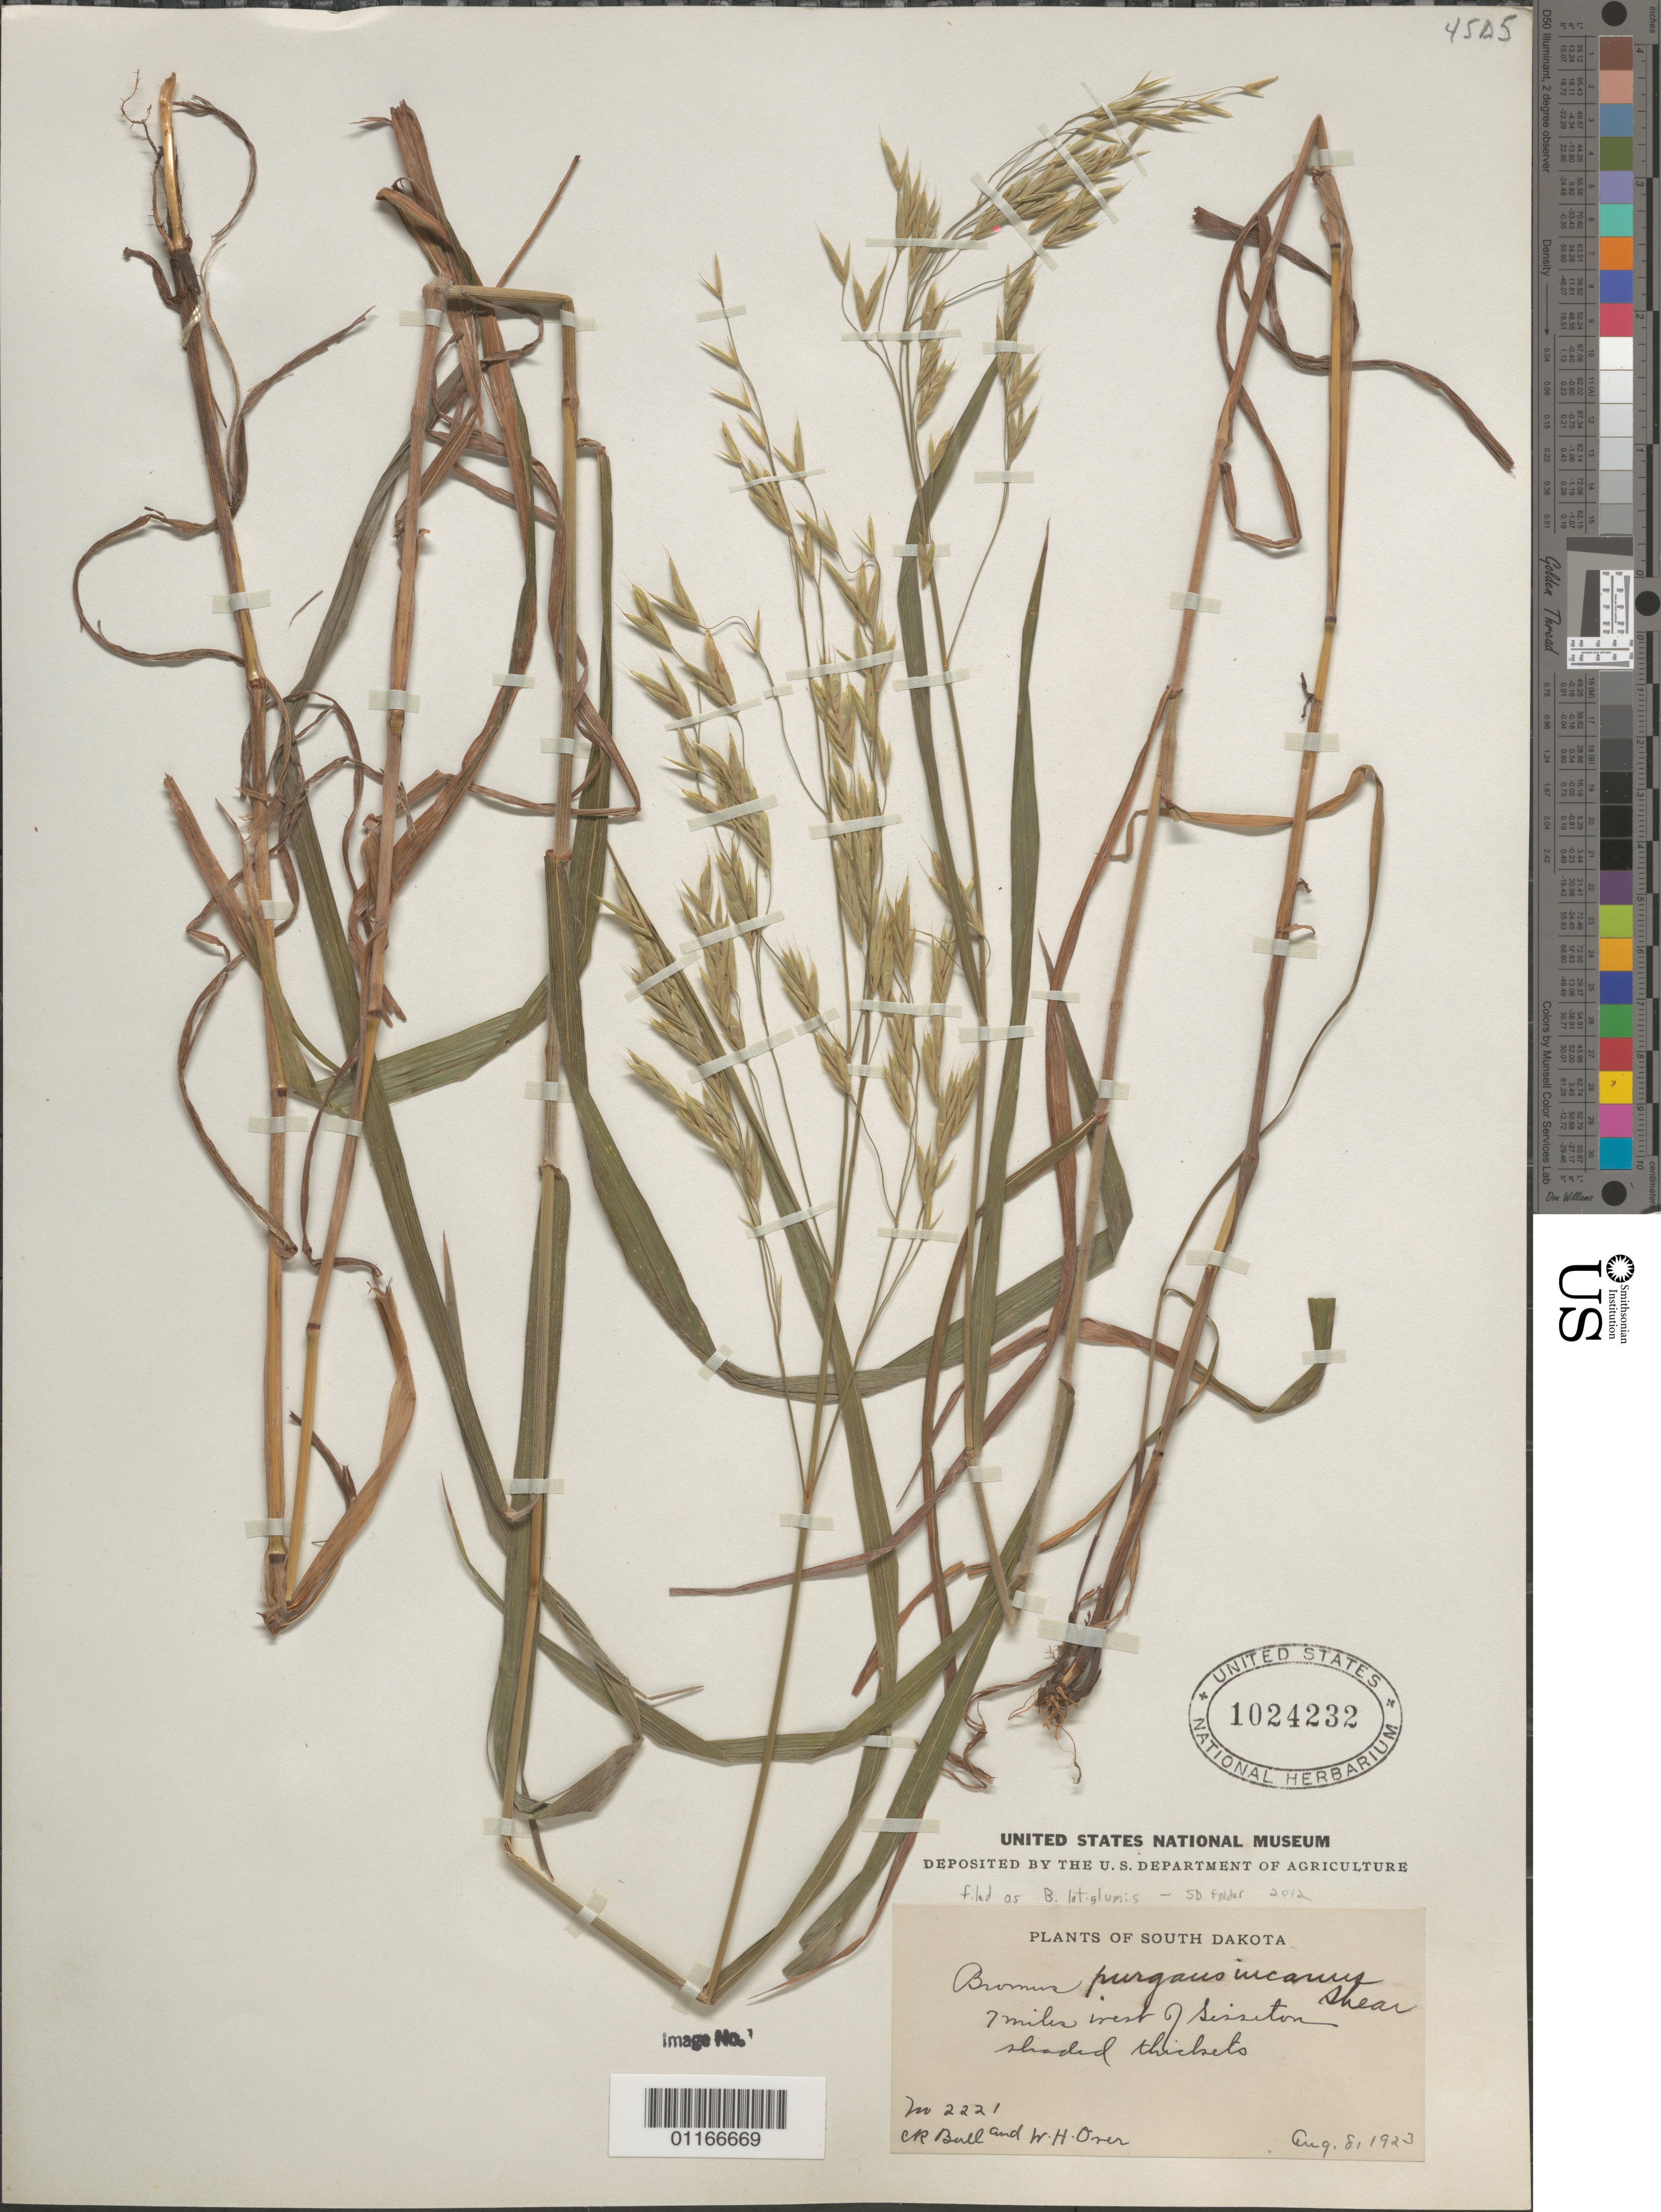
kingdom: Plantae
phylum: Tracheophyta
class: Liliopsida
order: Poales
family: Poaceae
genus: Bromus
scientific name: Bromus latiglumis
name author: (Scribn. ex Shear) Hitchc.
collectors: C. Bull & W. Over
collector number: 2221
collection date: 1923-08-08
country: United States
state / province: South Dakota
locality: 7 miles west of Sersiton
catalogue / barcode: US 1024232